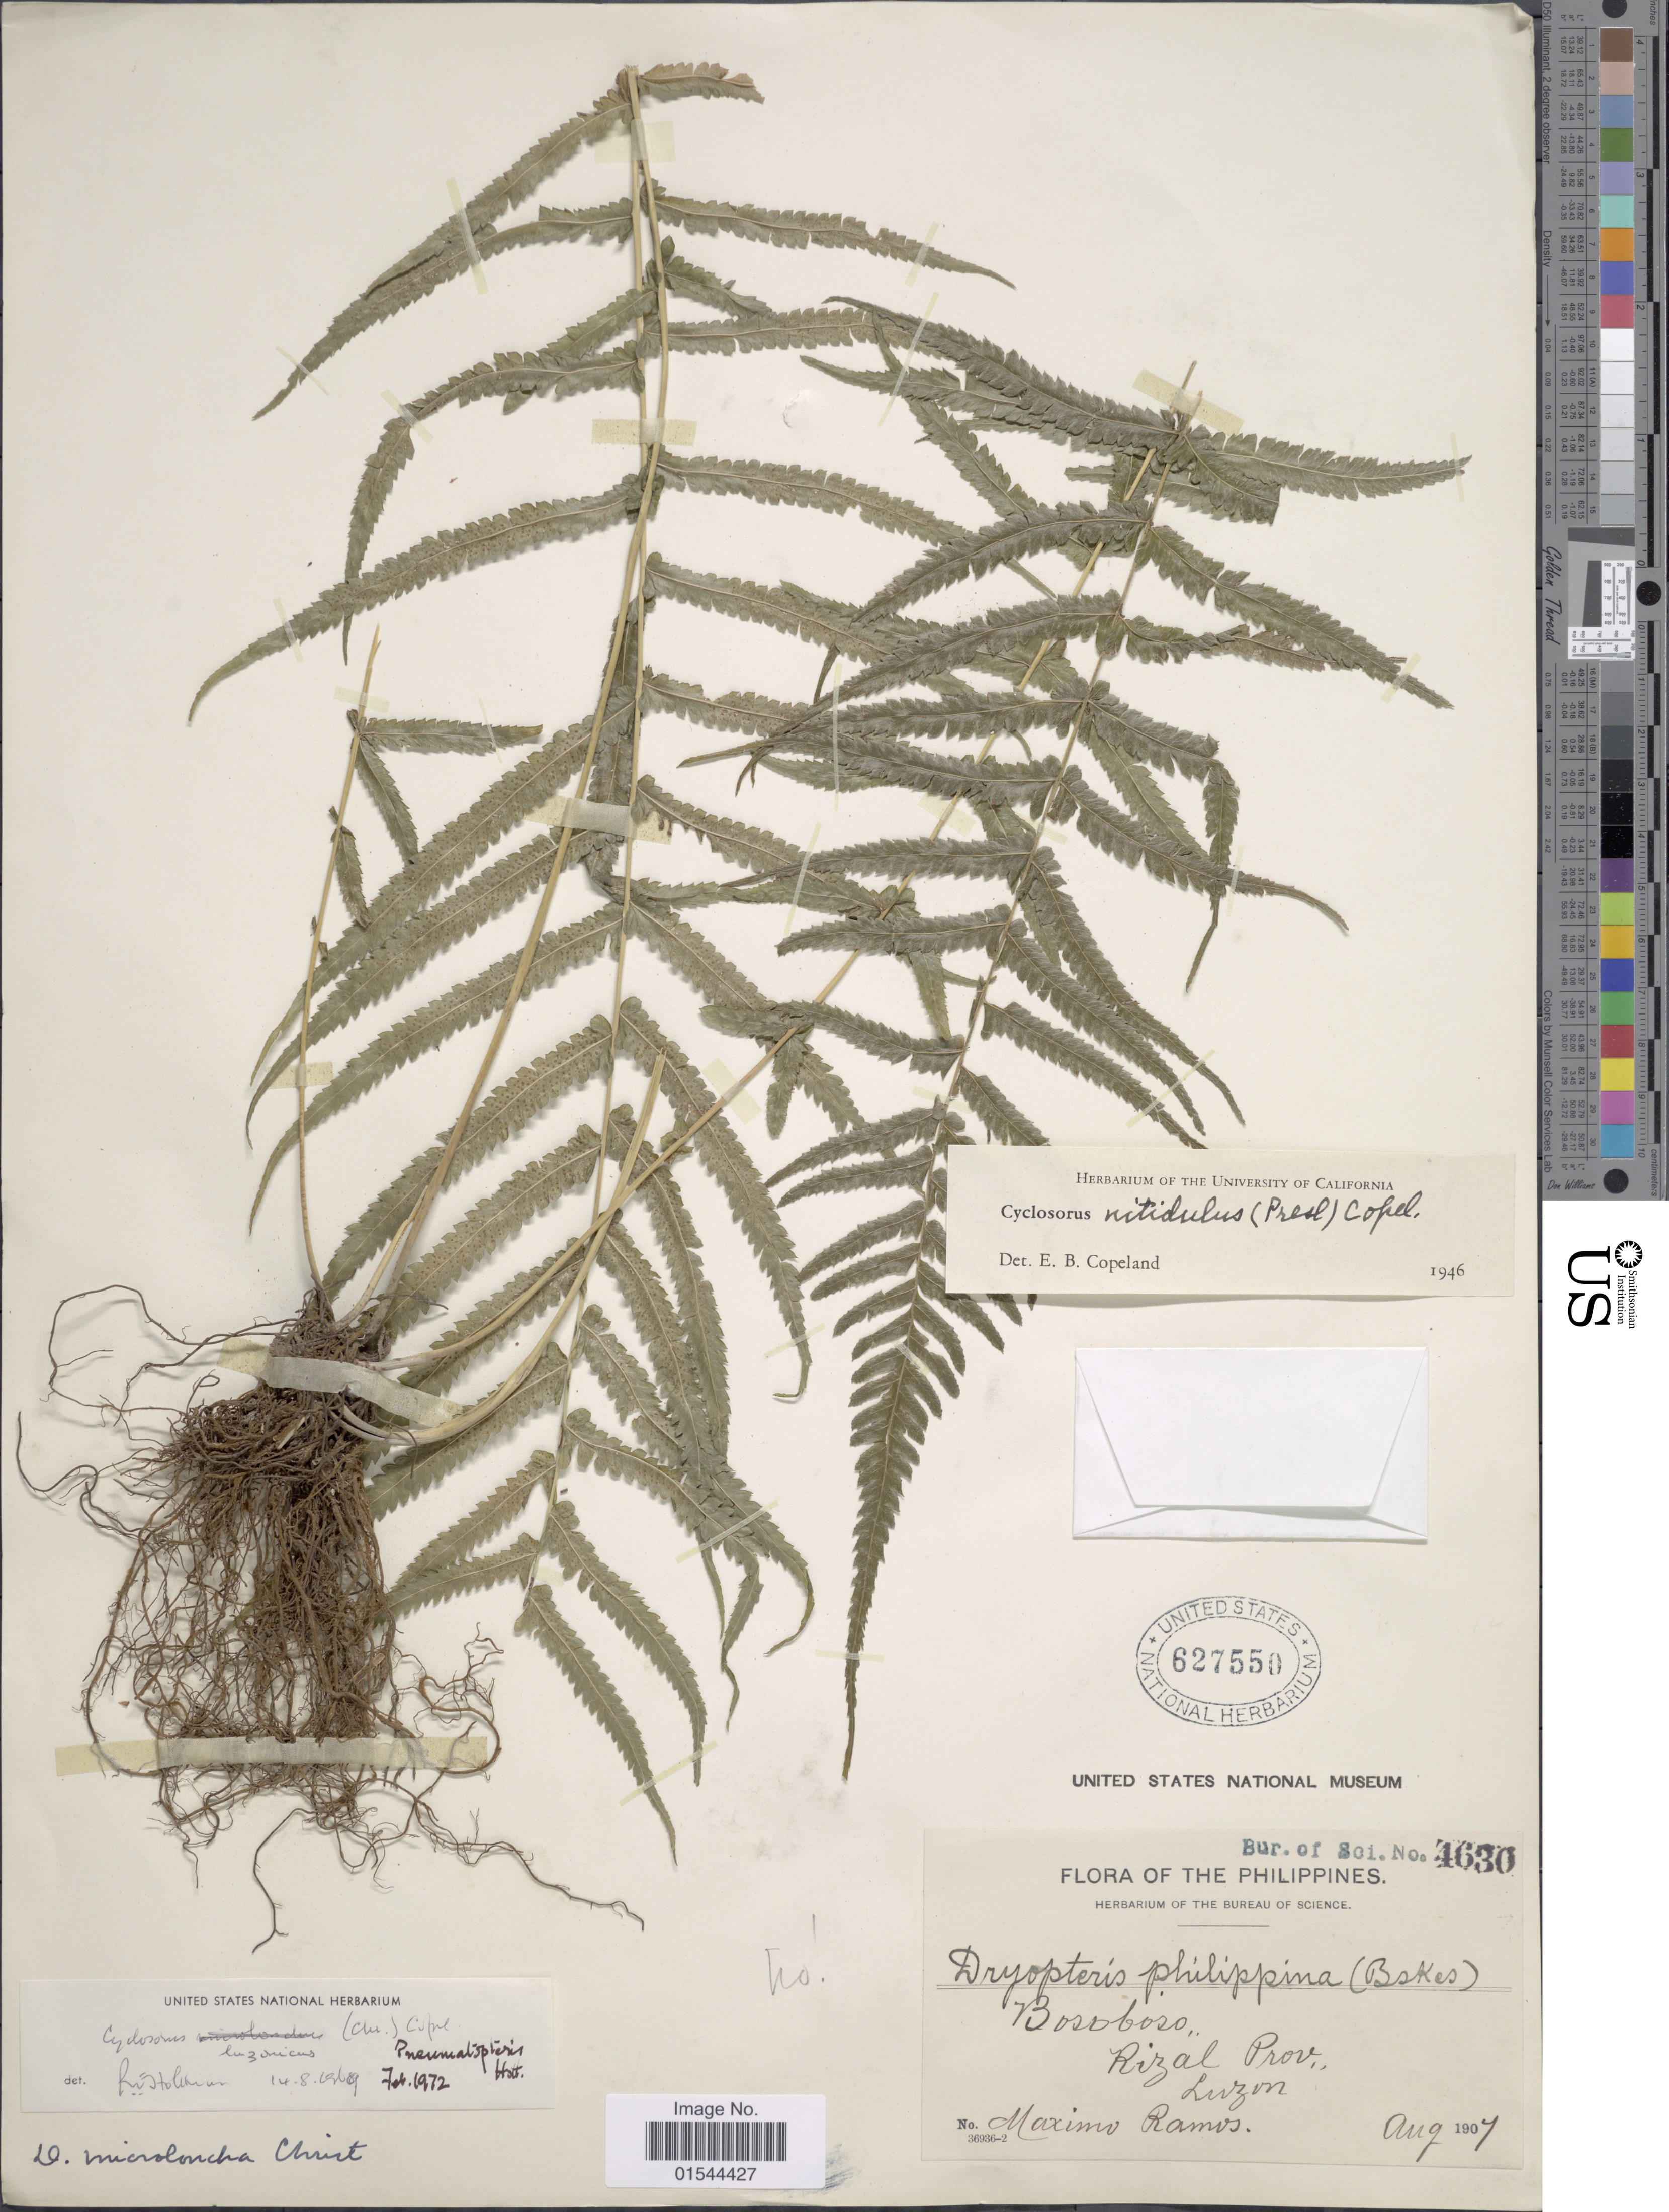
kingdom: Plantae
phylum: Tracheophyta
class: Polypodiopsida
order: Polypodiales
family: Thelypteridaceae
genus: Pneumatopteris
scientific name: Pneumatopteris laevis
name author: (Mett.) Holttum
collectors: M. Ramos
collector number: Bur. of Sci. 4630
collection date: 1907-08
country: Philippines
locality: Bosoboso, Rizal Prov., Luzon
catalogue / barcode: US 627550